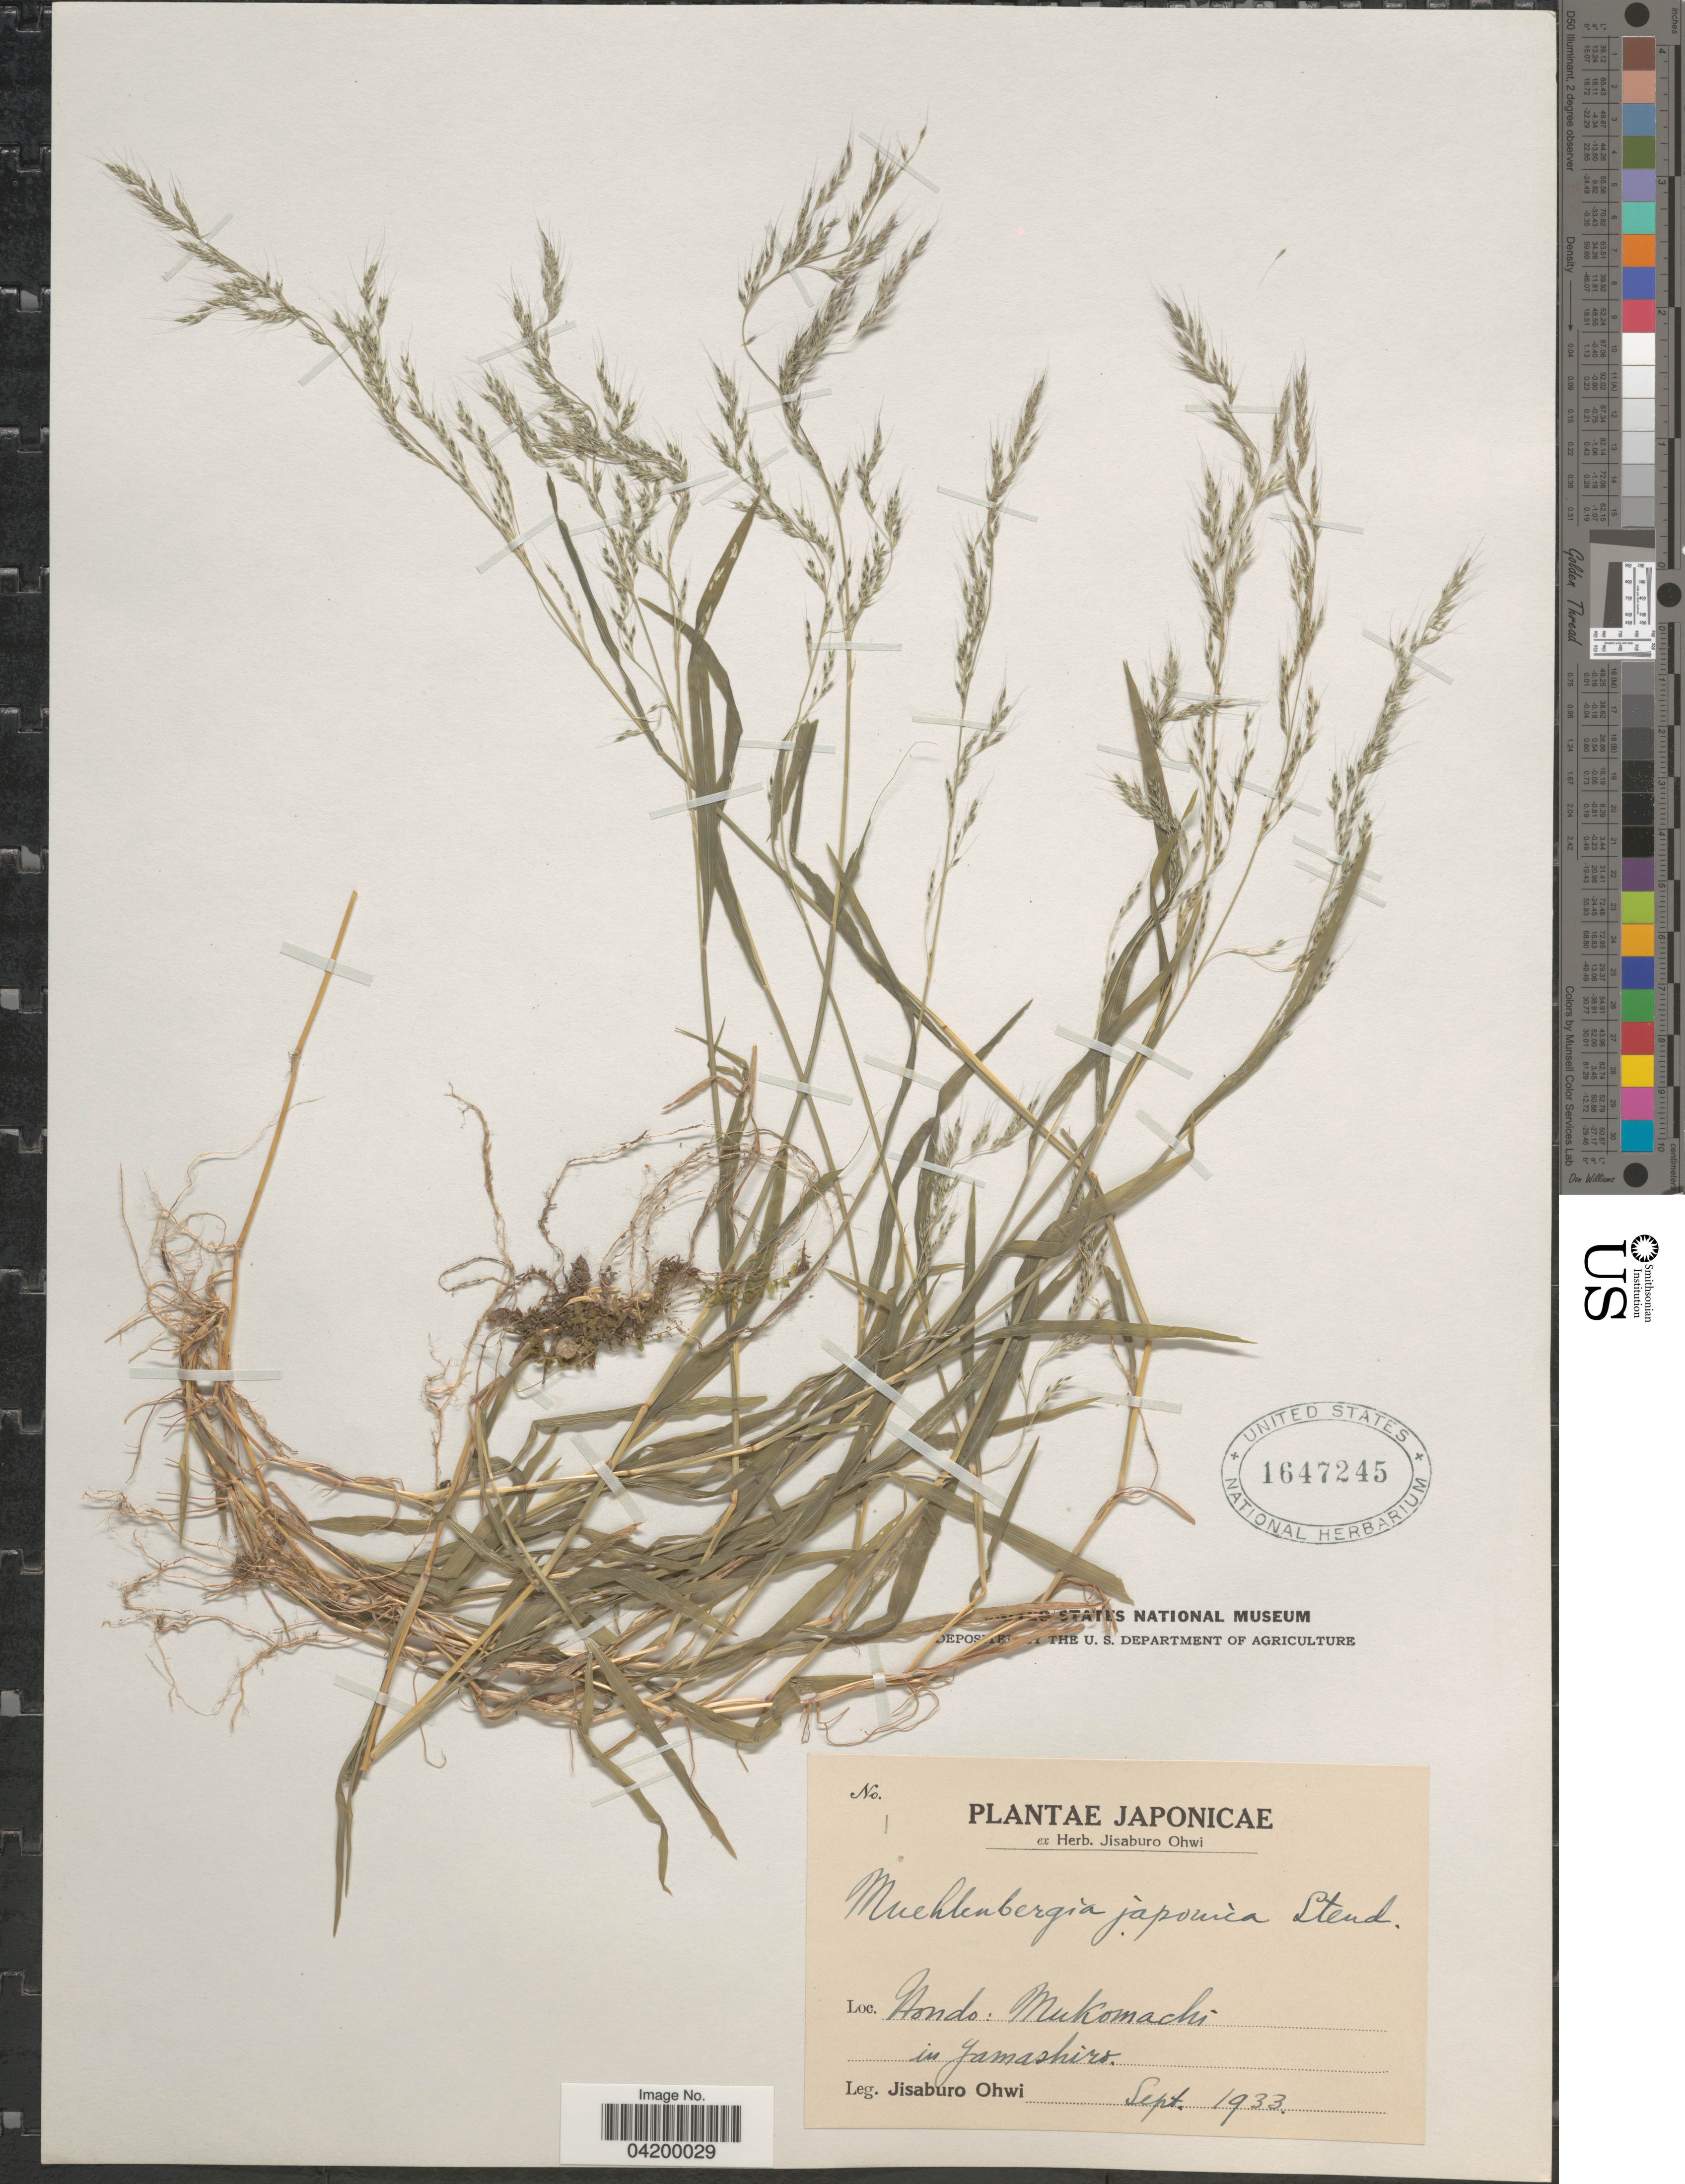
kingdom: Plantae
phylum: Tracheophyta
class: Liliopsida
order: Poales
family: Poaceae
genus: Muhlenbergia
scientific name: Muhlenbergia japonica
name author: Steud.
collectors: J. Ohwi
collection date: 1933-09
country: Japan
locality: Hondo: Mukomachi in Jamashiro.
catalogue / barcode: US 1647245